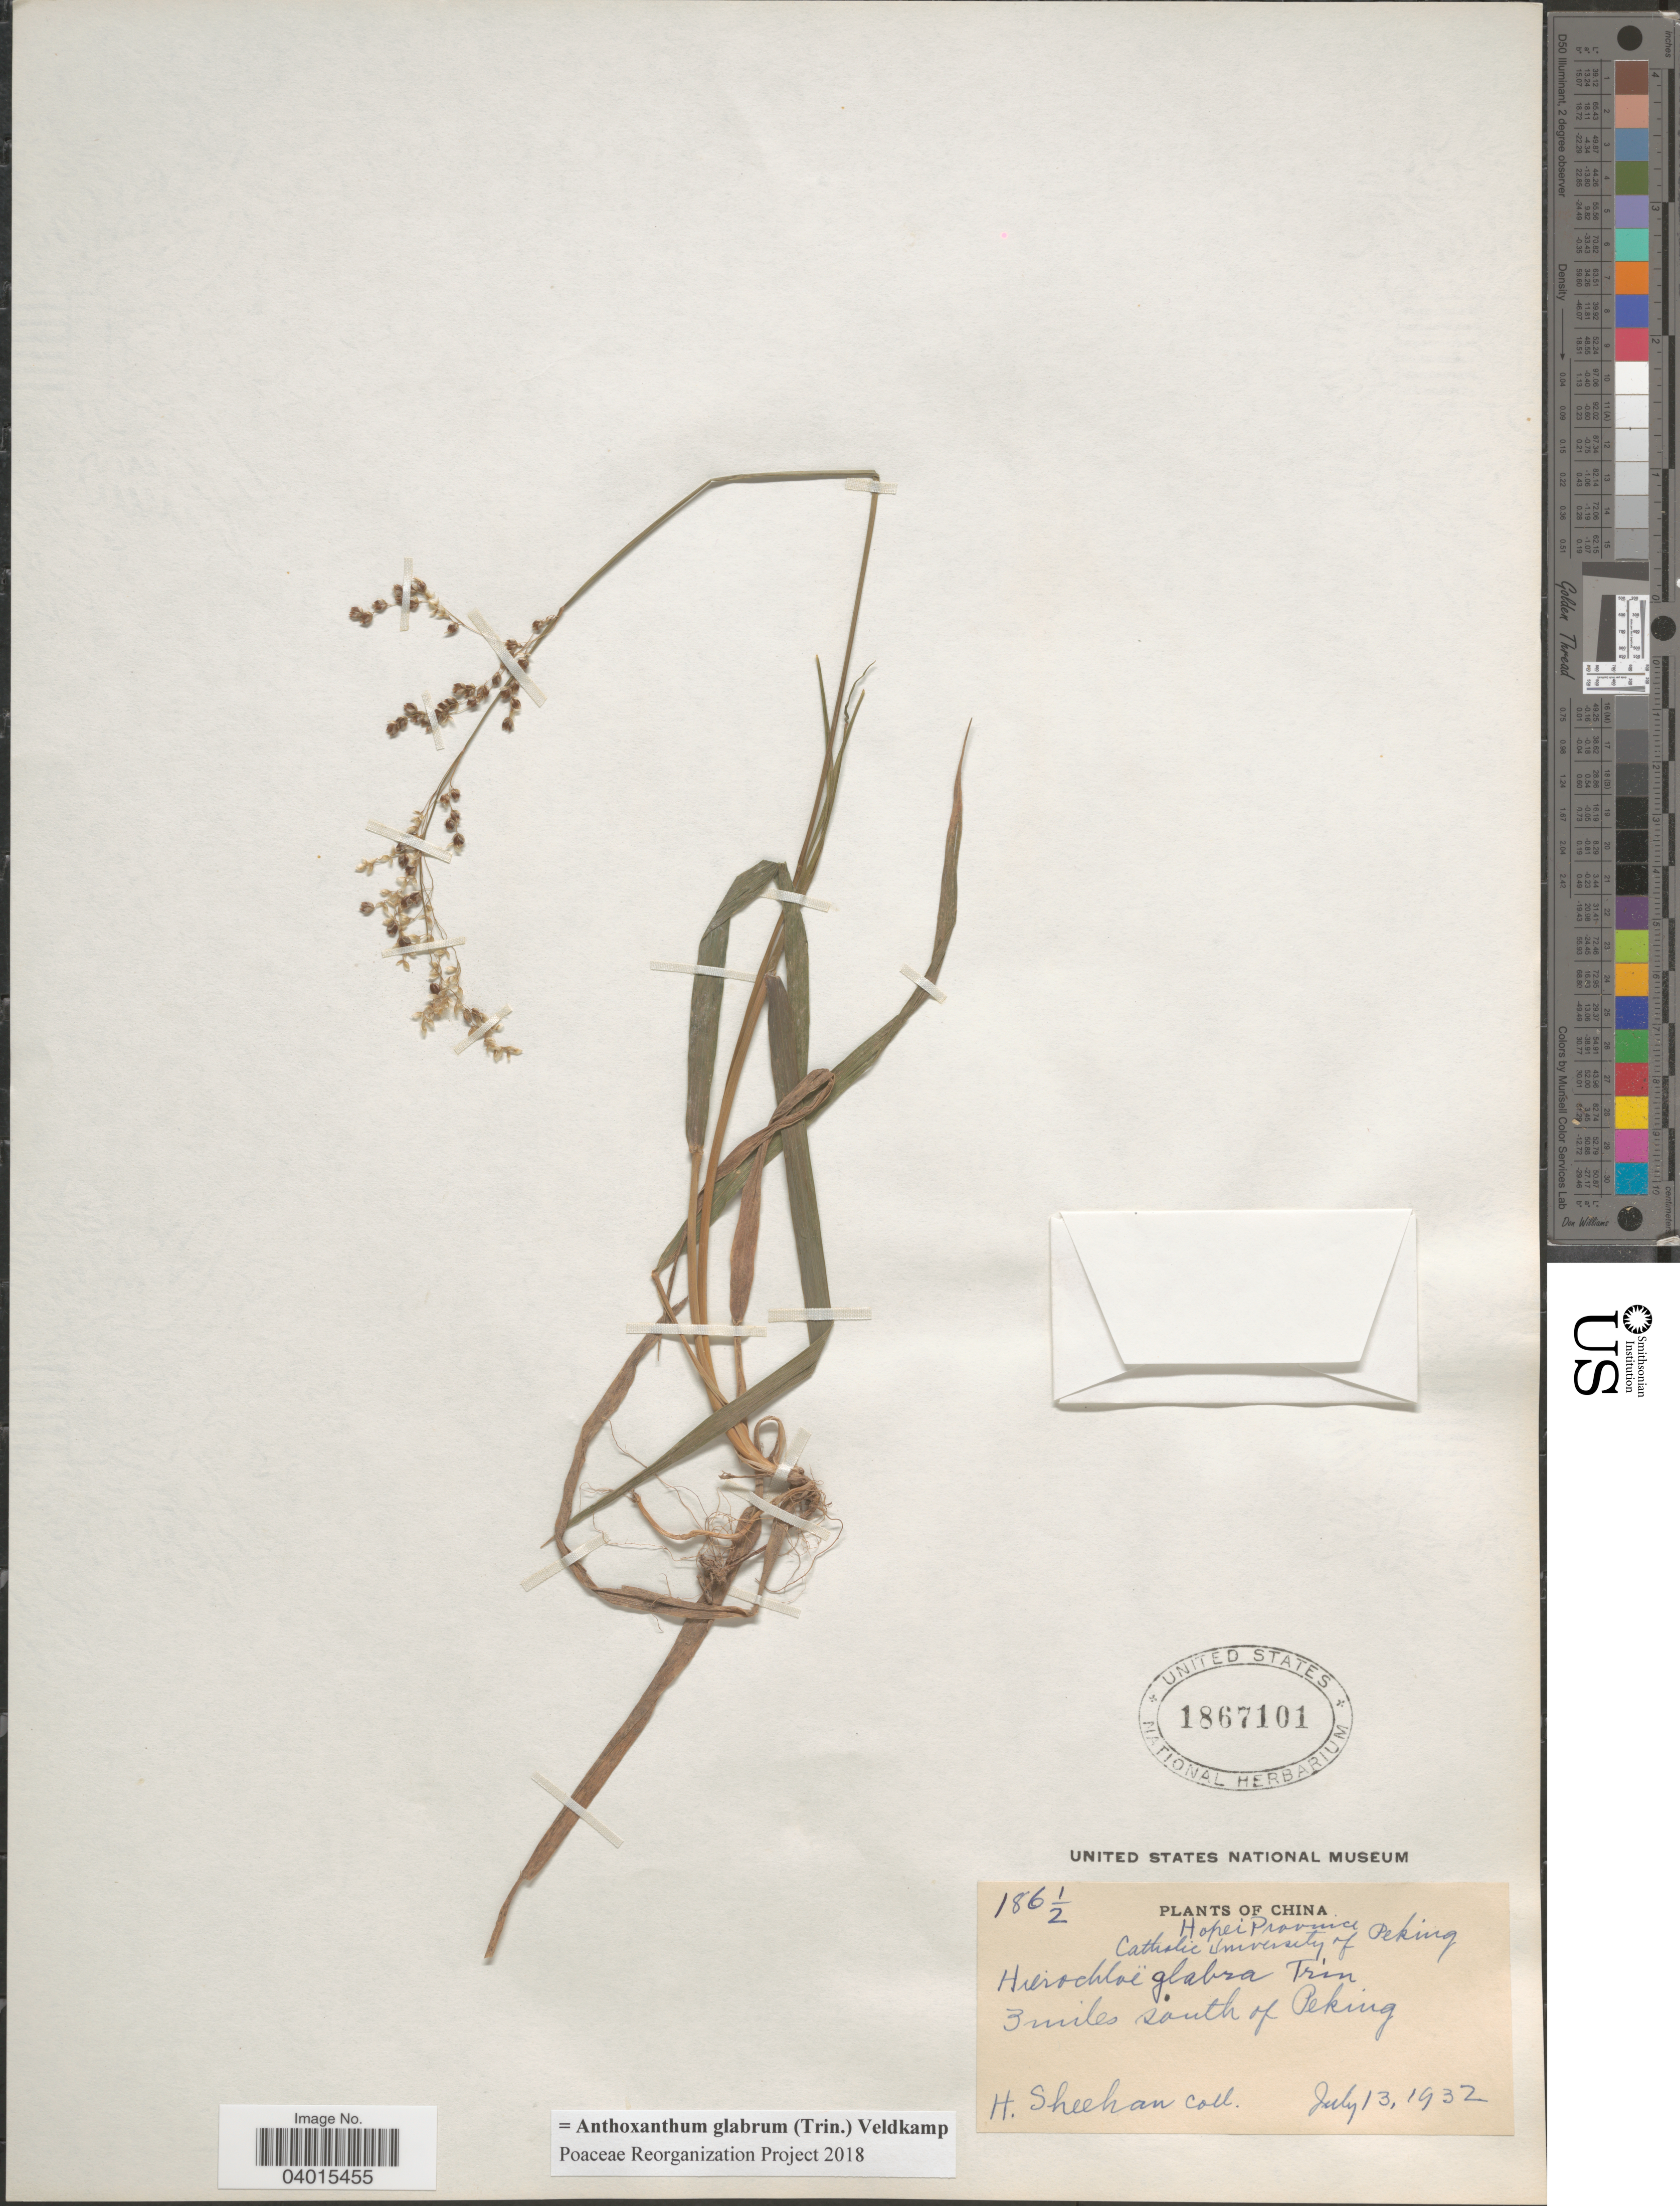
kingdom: Plantae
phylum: Tracheophyta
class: Liliopsida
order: Poales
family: Poaceae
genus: Anthoxanthum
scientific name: Anthoxanthum glabrum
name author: (Trin.) Veldkamp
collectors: H. Sheehan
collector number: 186½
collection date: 1932-07-13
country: China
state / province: Hebei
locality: Hopei Province. 3 miles south of Peking.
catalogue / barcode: US 1867101